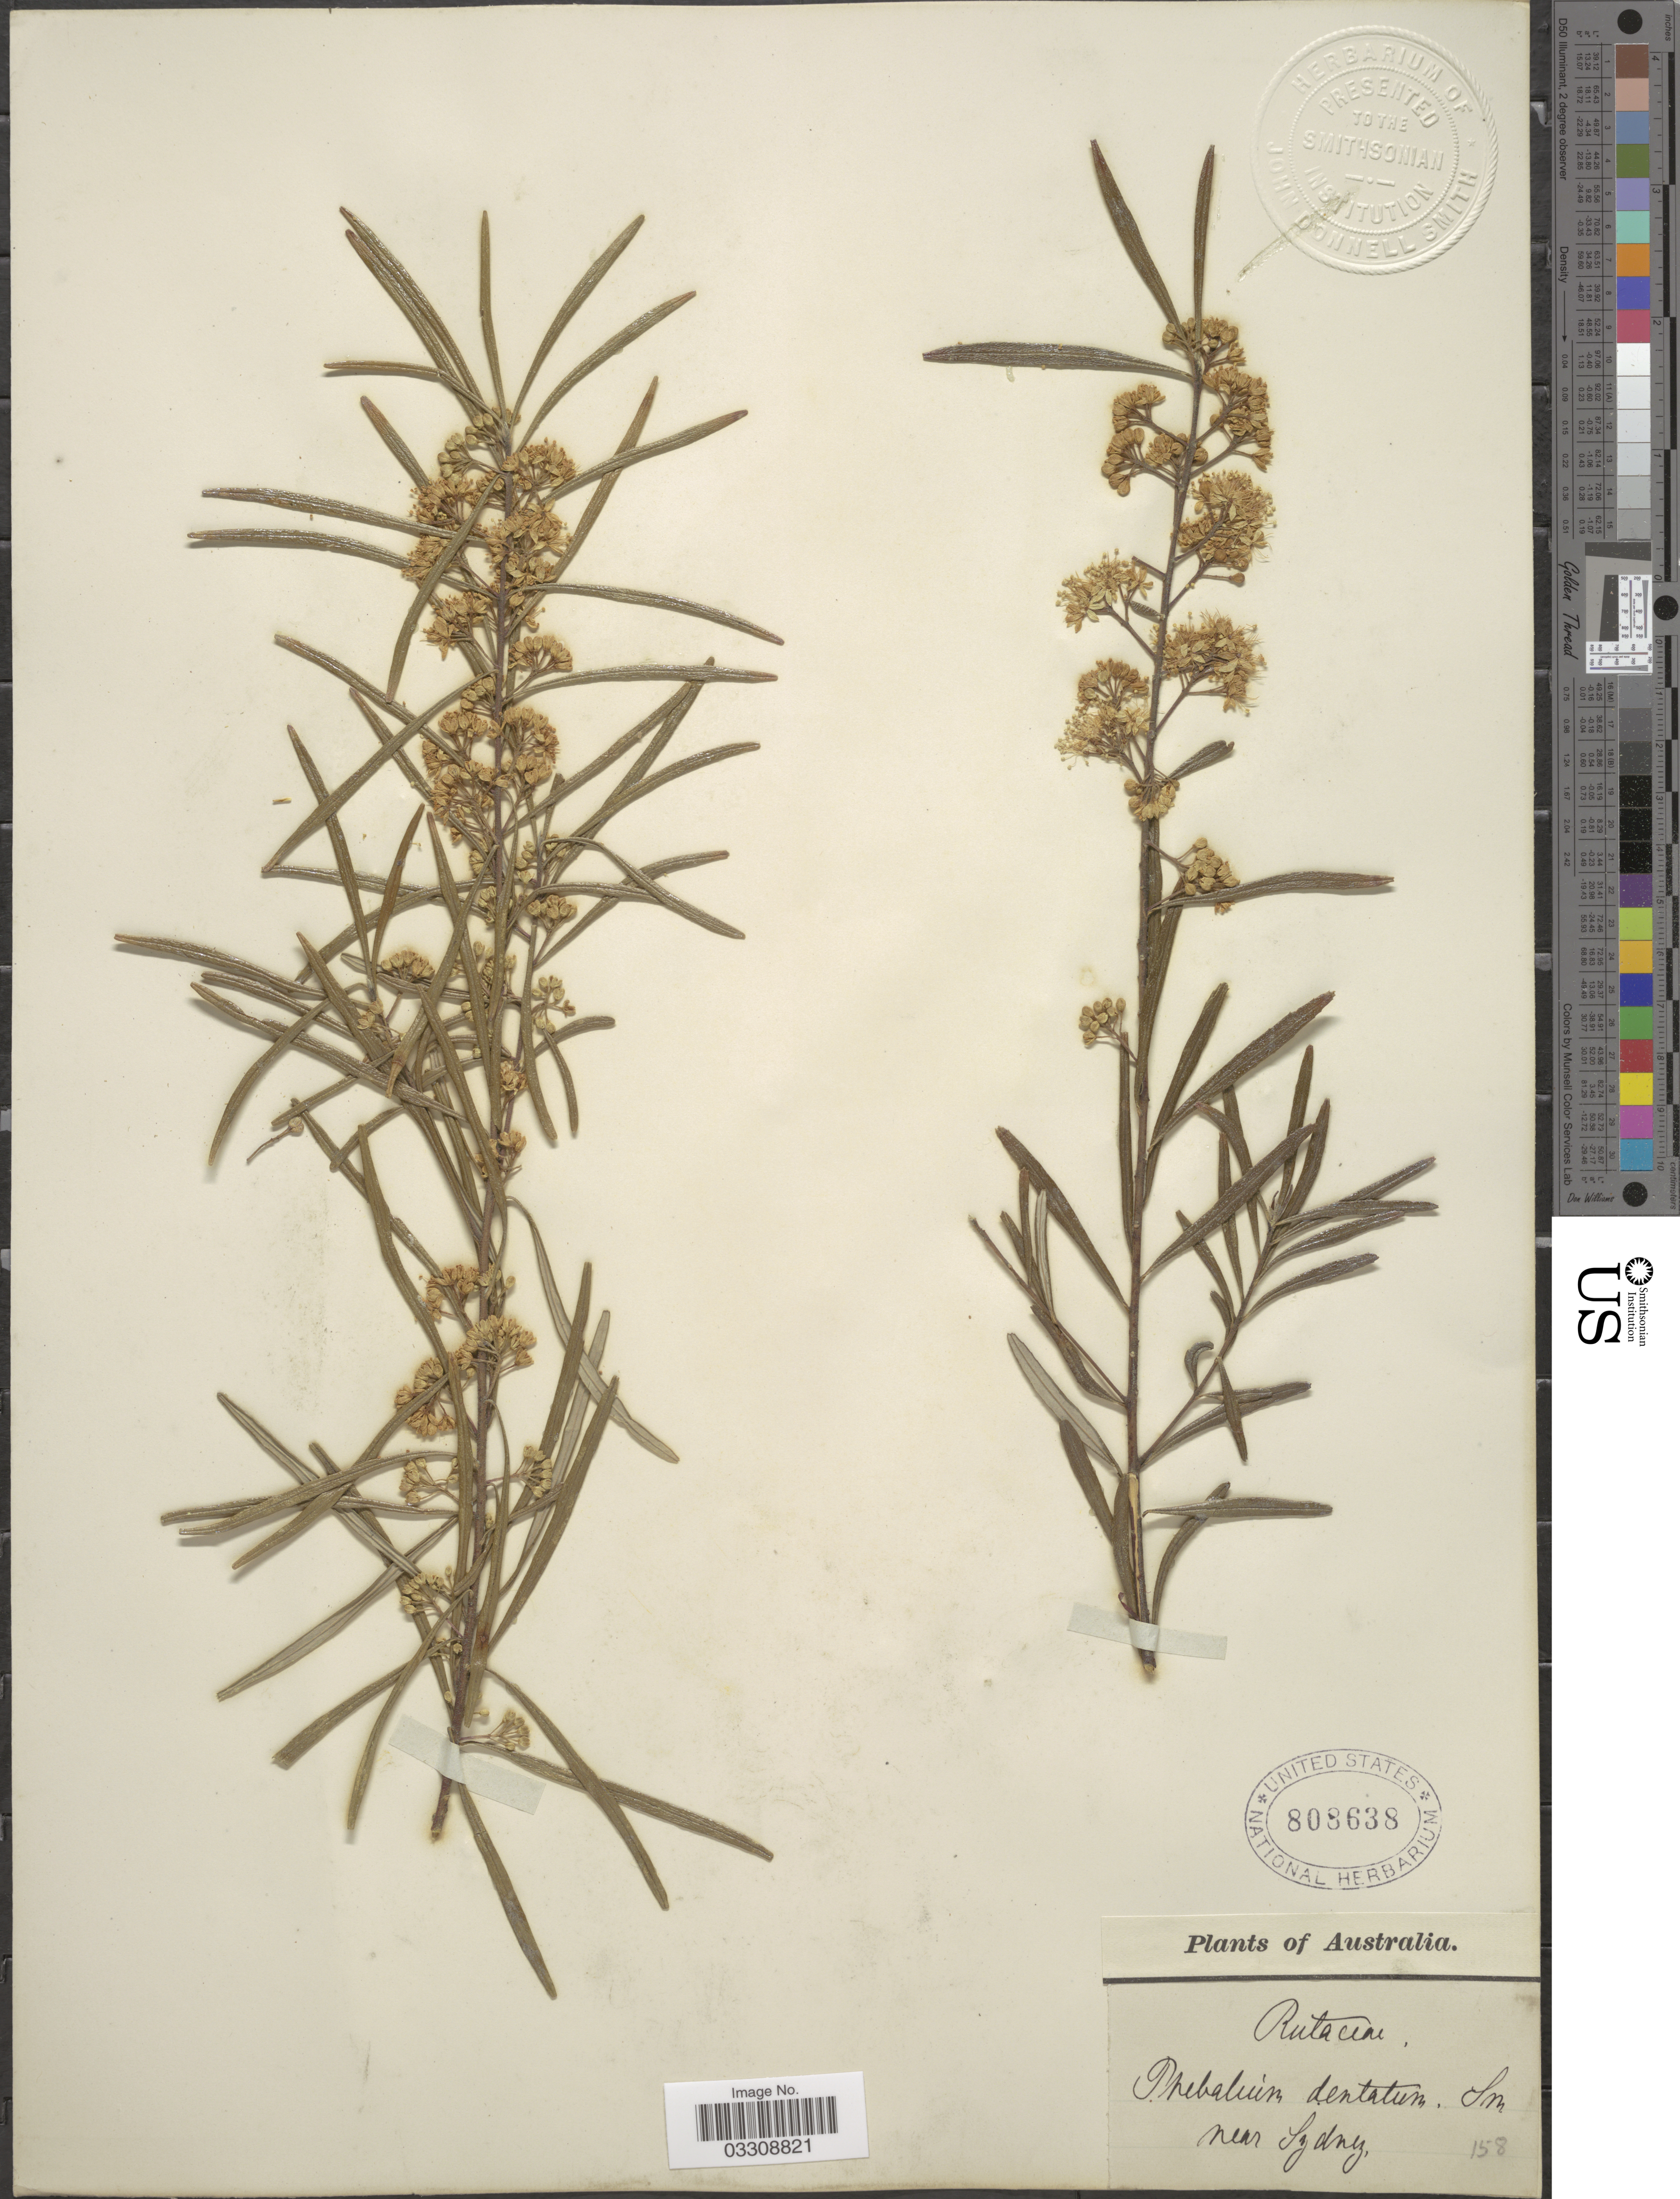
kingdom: Plantae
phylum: Tracheophyta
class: Magnoliopsida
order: Sapindales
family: Rutaceae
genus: Phebalium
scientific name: Phebalium dentatum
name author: Sm.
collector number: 158?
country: Australia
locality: Near Sydney.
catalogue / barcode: US 808638